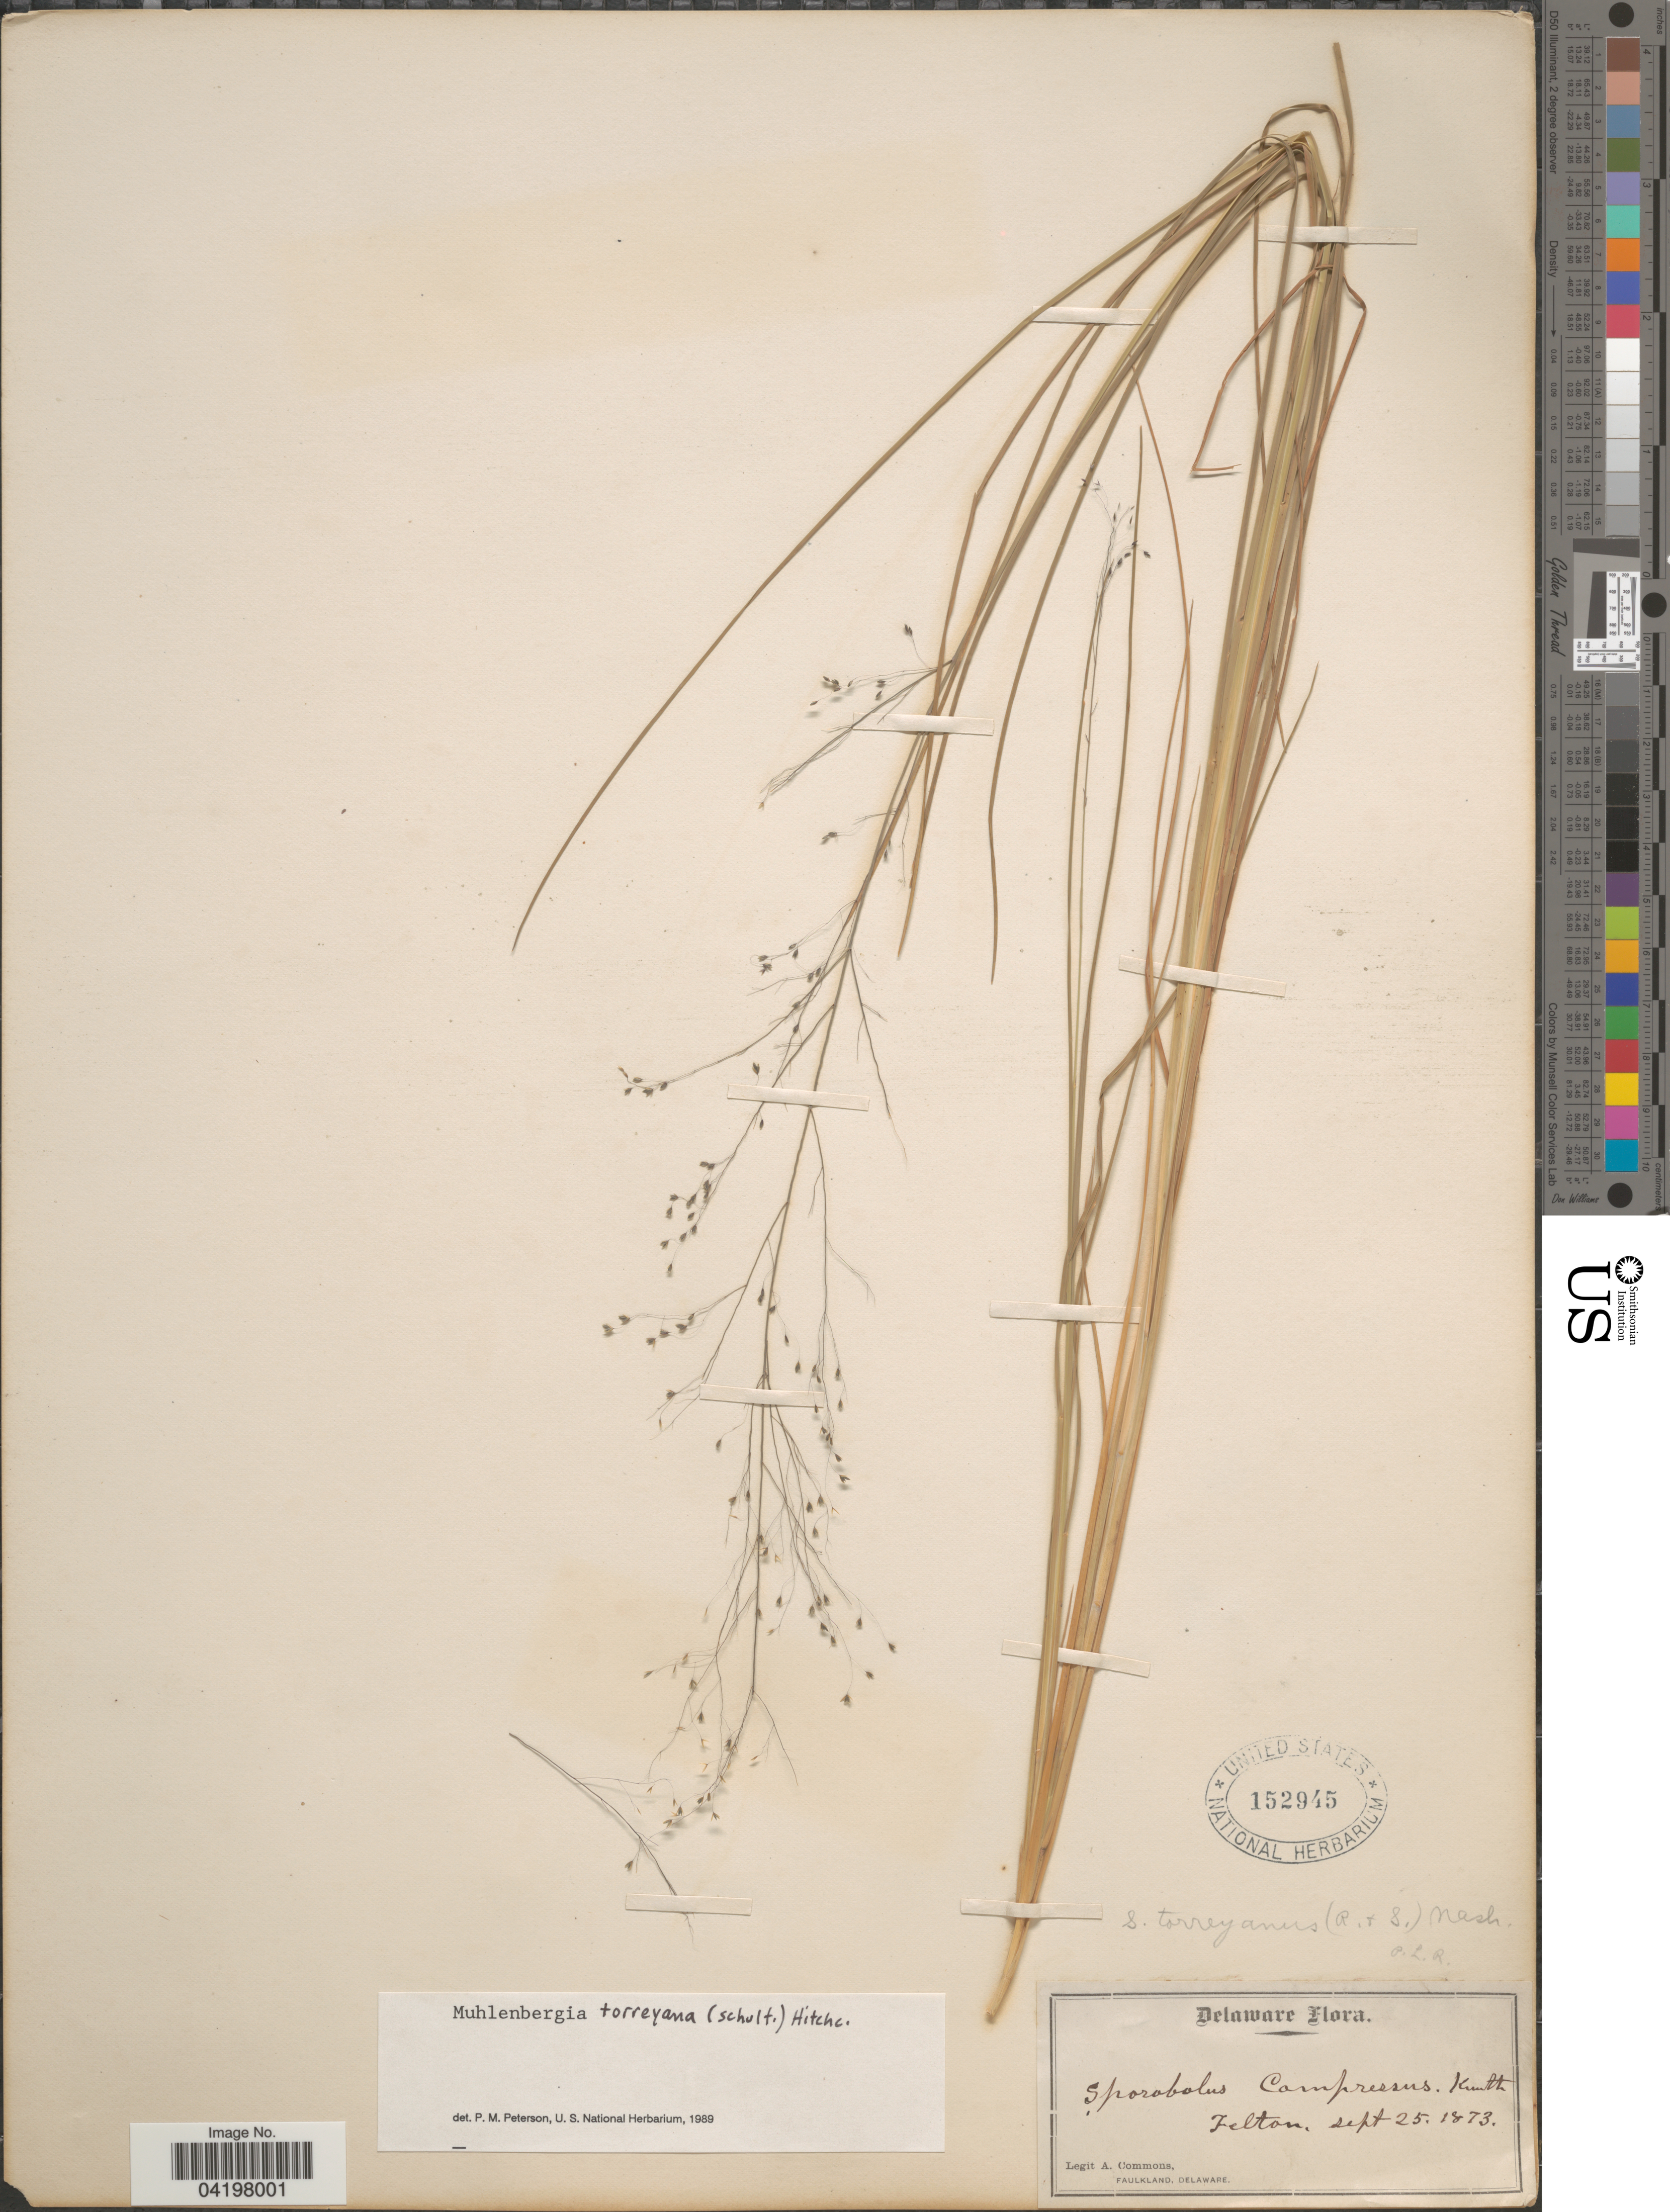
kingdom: Plantae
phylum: Tracheophyta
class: Liliopsida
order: Poales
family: Poaceae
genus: Muhlenbergia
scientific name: Muhlenbergia torreyana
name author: (Schult.) Hitchc.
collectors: A. Commons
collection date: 1873-09-25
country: United States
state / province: Delaware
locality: Felton.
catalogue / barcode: US 152945